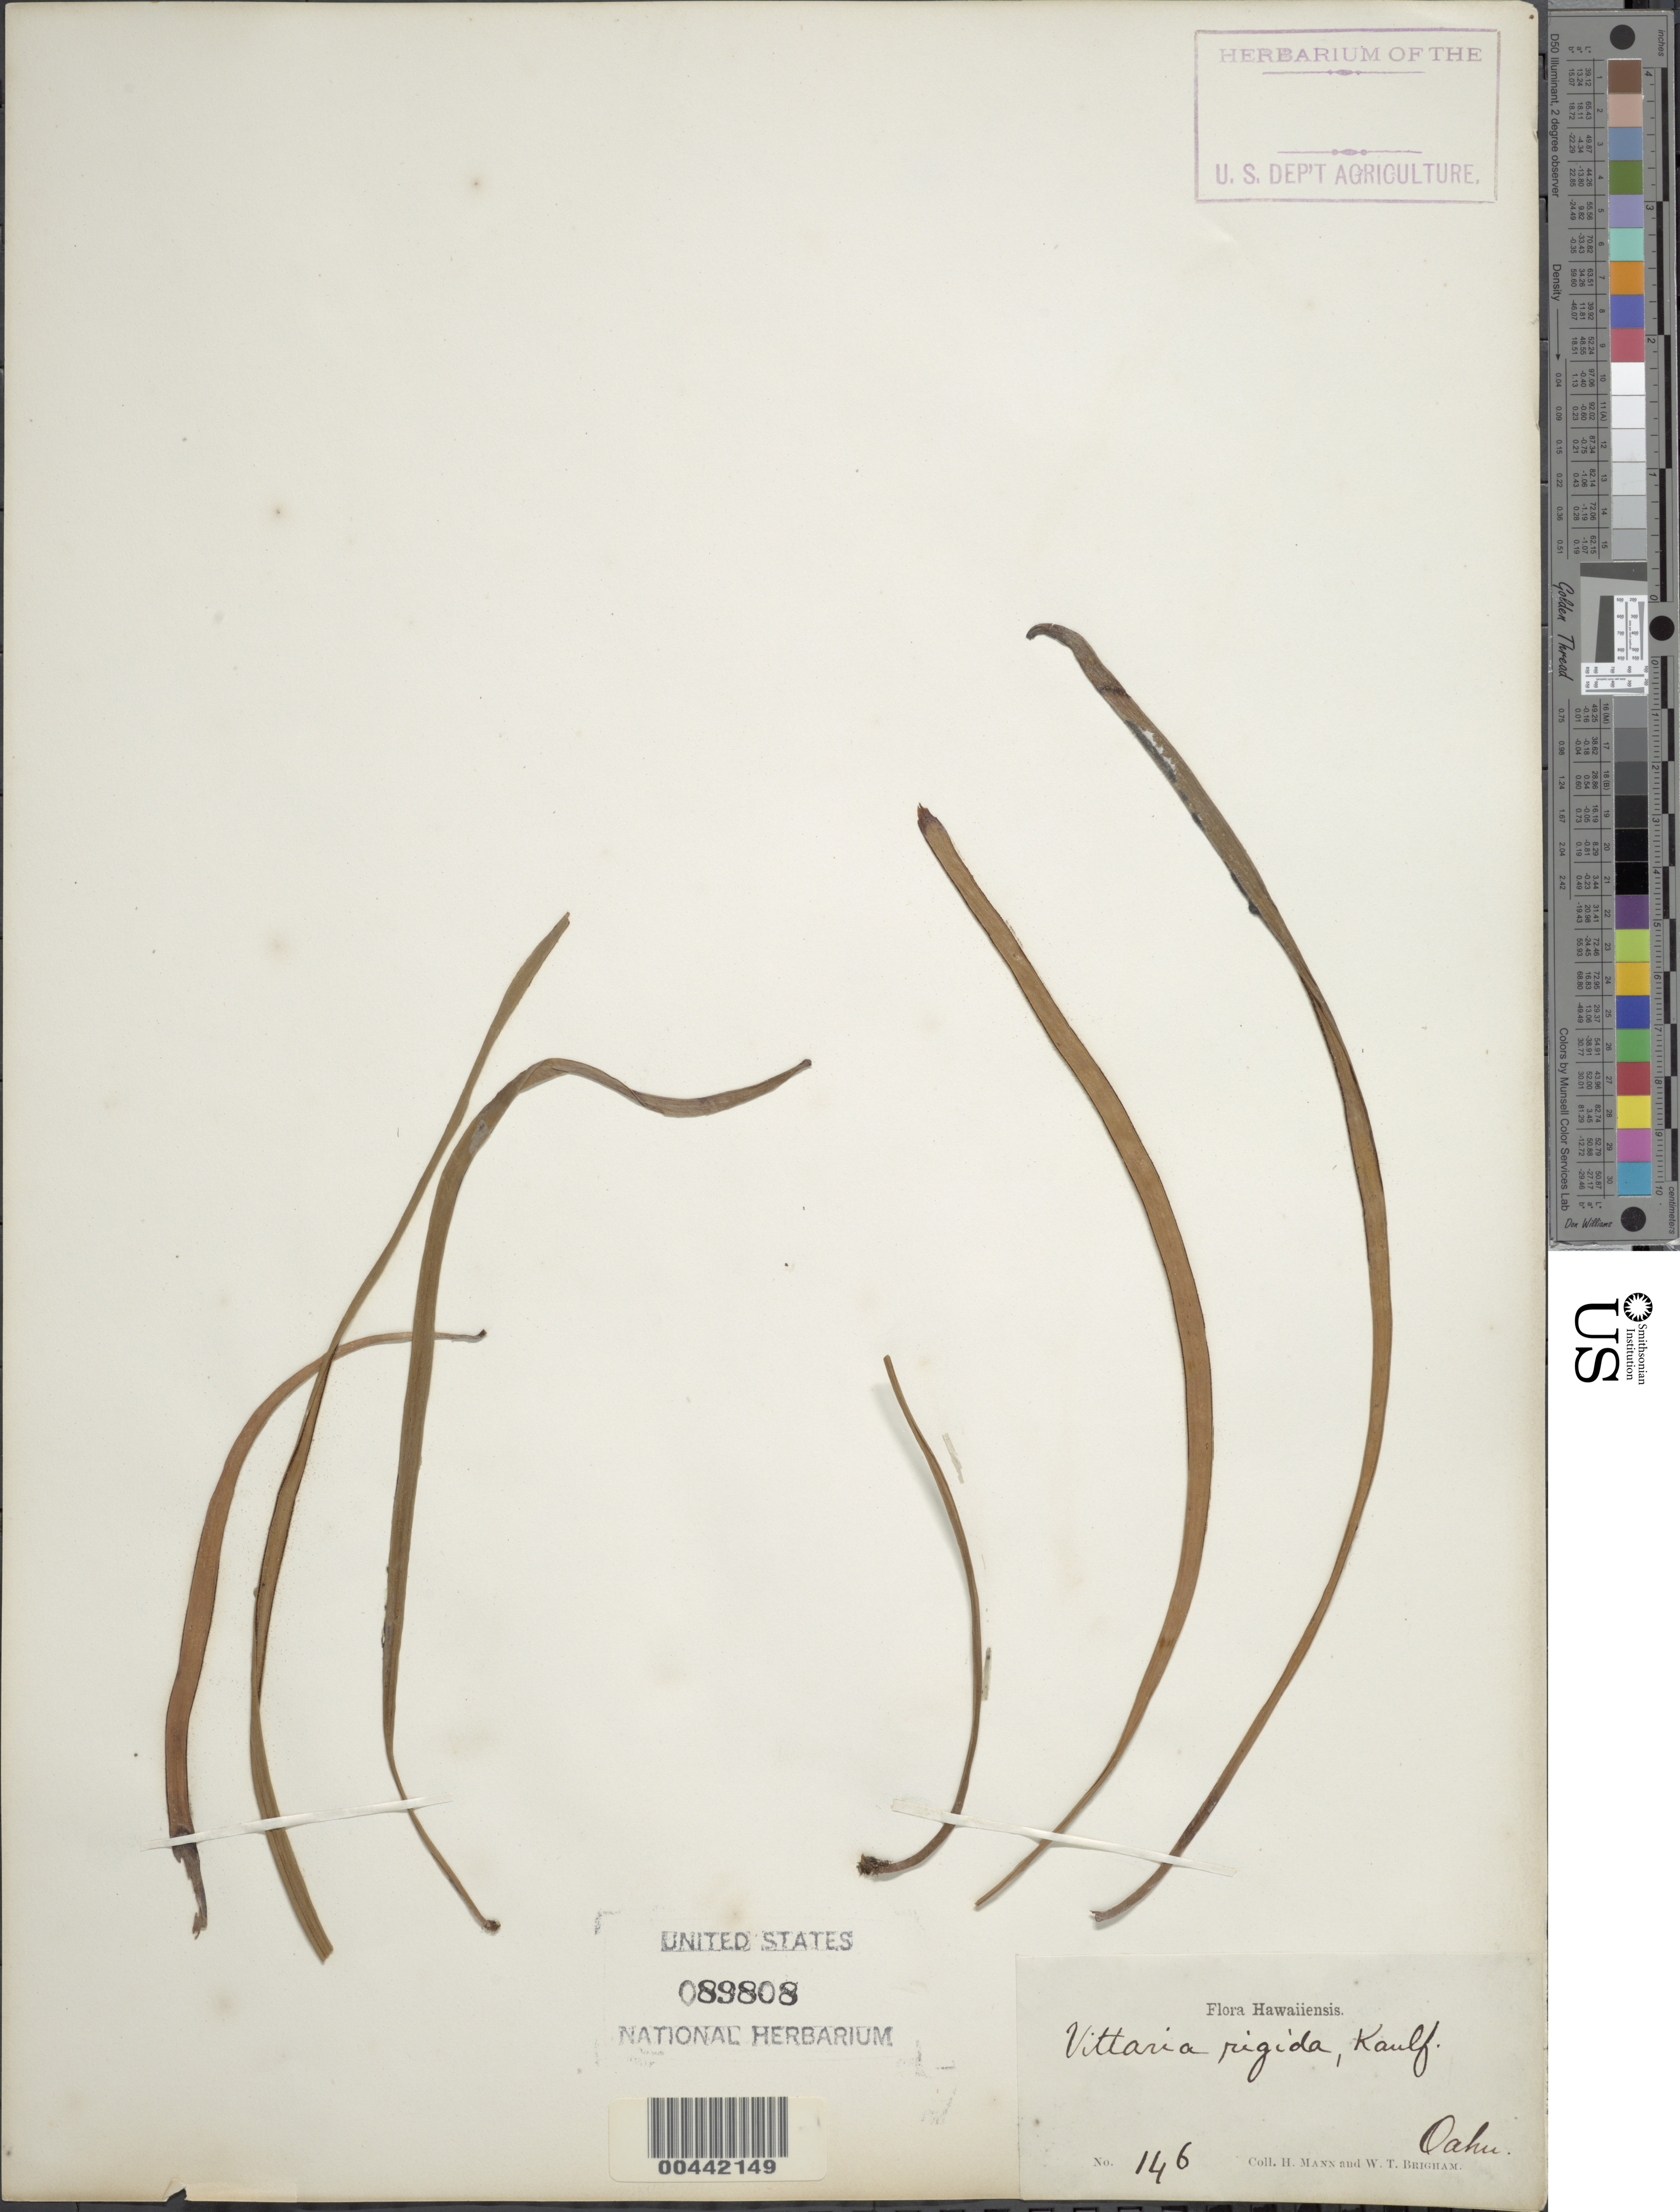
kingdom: Plantae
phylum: Tracheophyta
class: Polypodiopsida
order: Polypodiales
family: Pteridaceae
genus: Haplopteris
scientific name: Haplopteris elongata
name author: (Sw.) Crane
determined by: Wagner, W. L., (BOT), Smithsonian Institution - National Museum of Natural History (UNITED STATES)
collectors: H. Mann & W. T. Brigham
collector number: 146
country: United States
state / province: Hawaii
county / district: Honolulu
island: Oahu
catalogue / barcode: US 89808